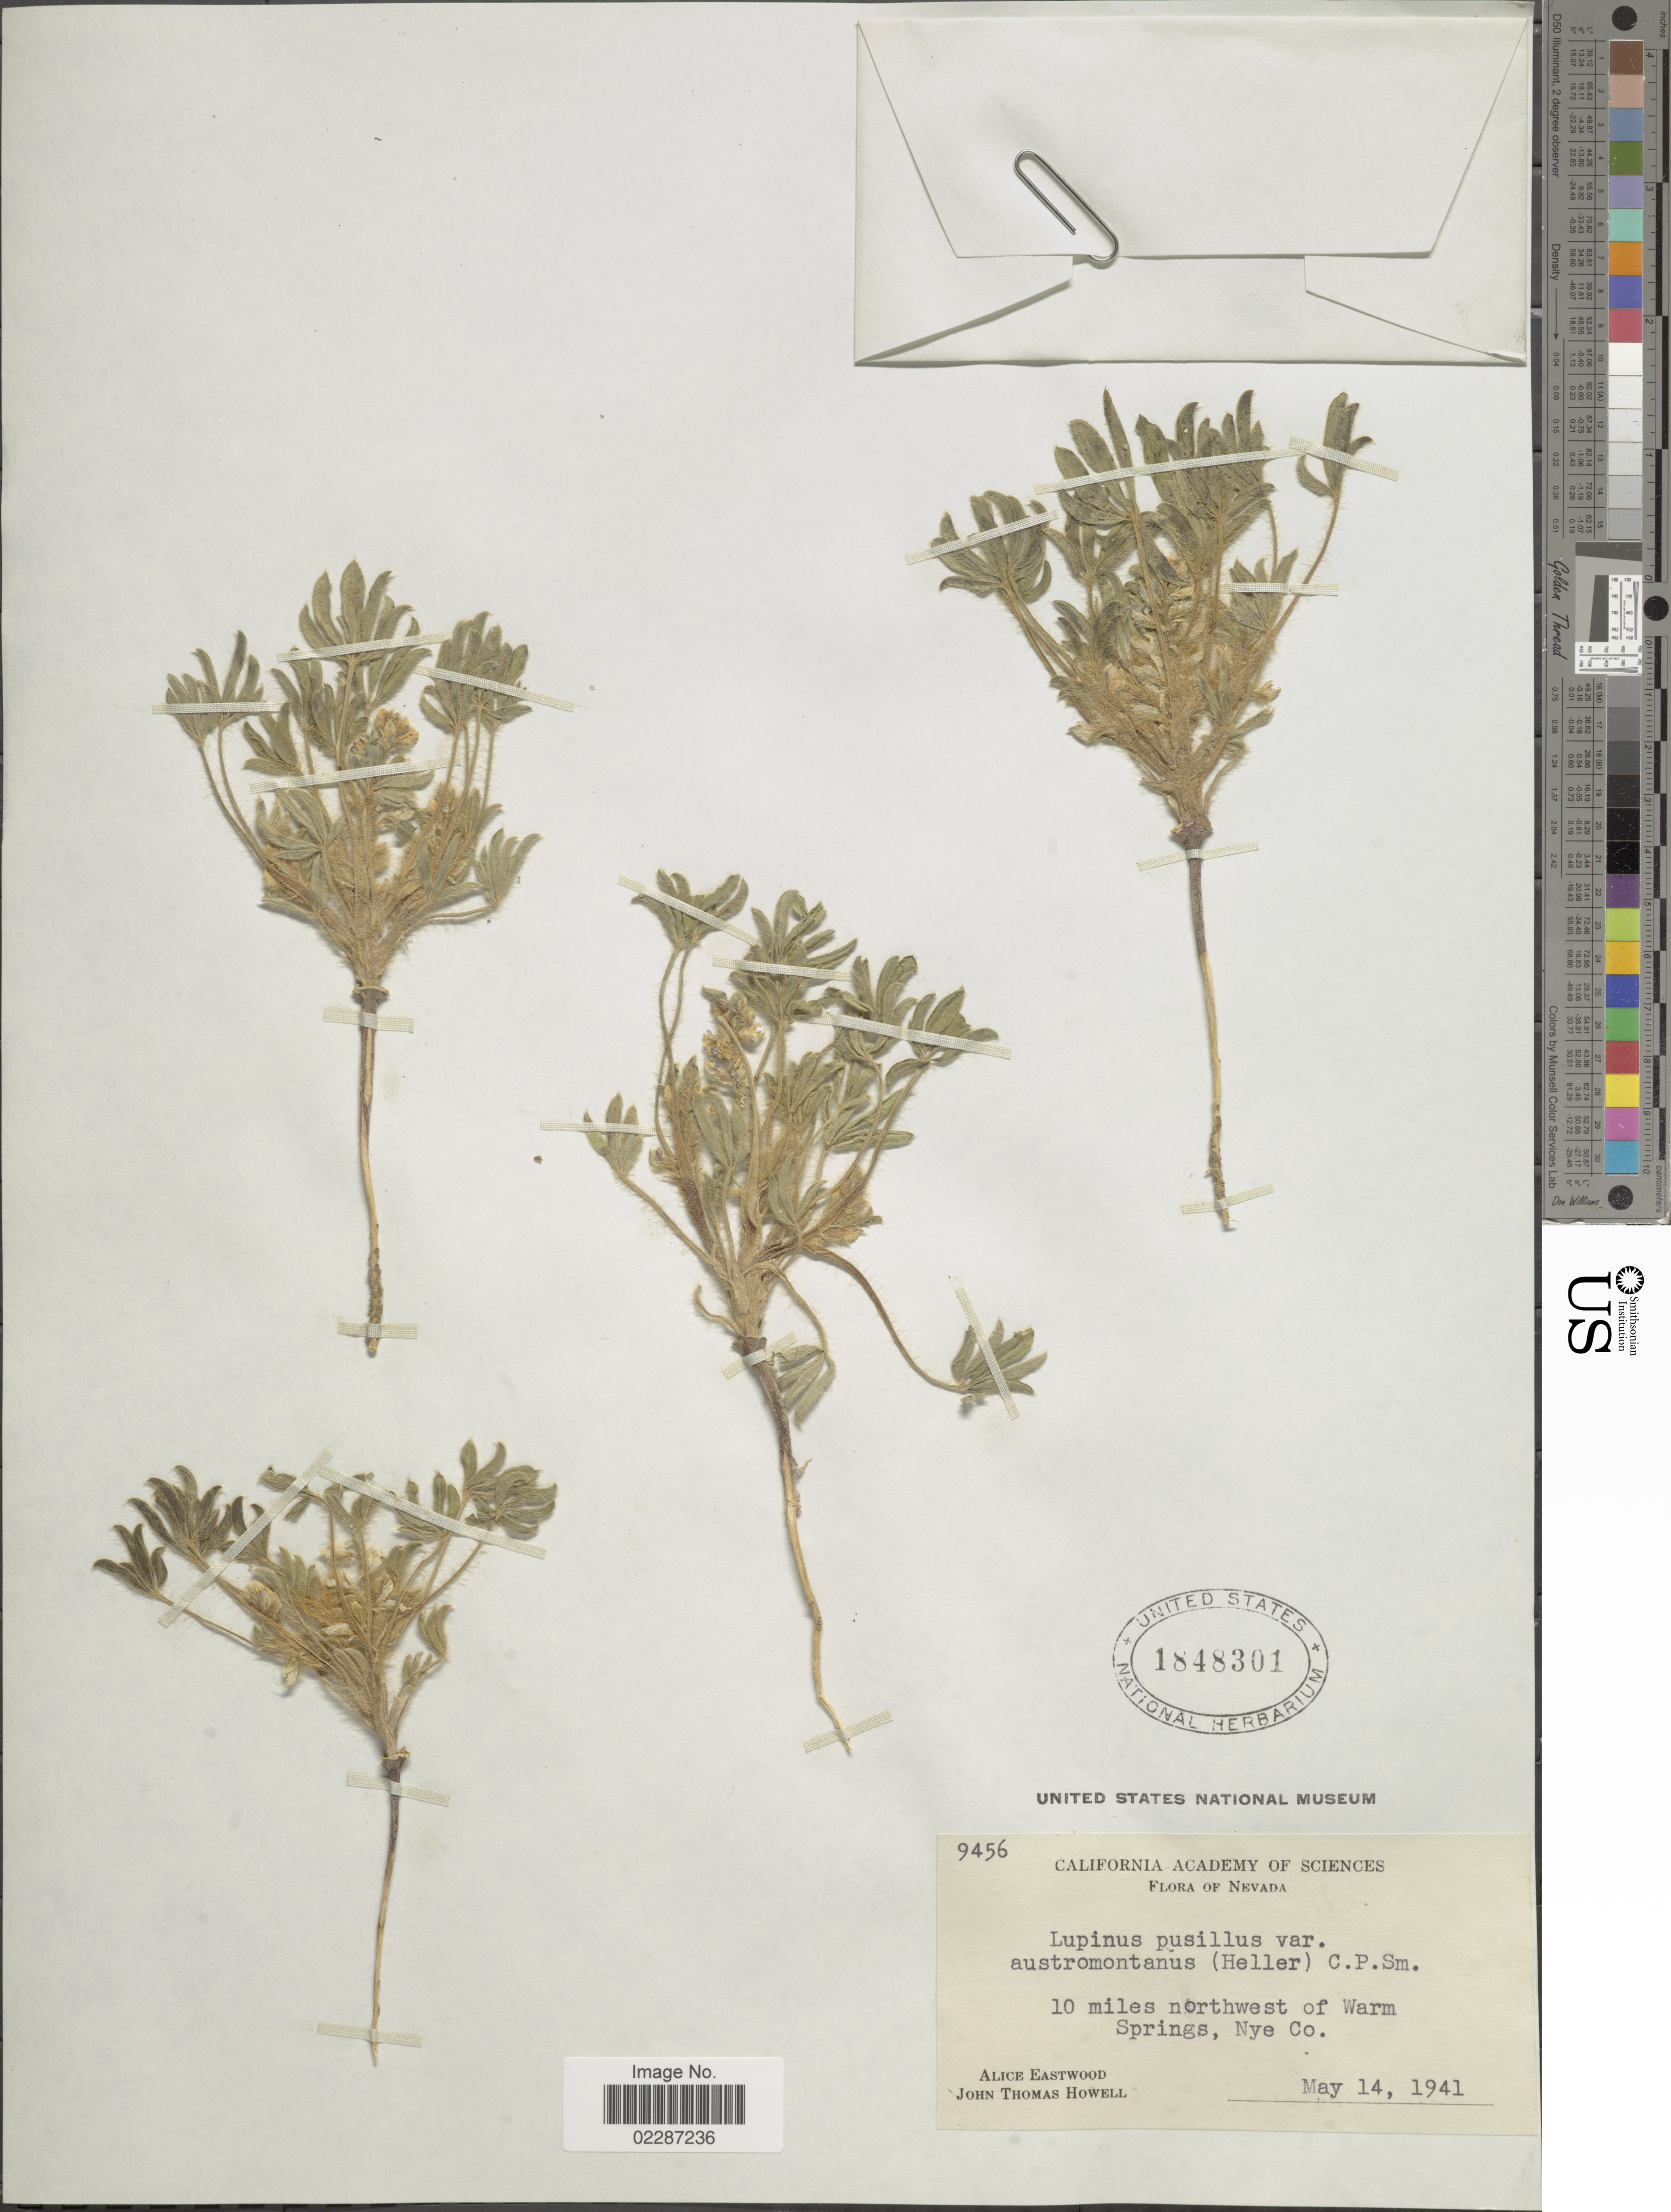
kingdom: Plantae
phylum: Tracheophyta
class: Magnoliopsida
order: Fabales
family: Fabaceae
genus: Lupinus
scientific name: Lupinus pusillus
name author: Pursh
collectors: A. Eastwood & J. T. Howell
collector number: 9456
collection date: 1941-05-14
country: United States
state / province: Nevada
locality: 10 miles northwest of Warm Springs, Nye Co.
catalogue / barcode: US 1848301